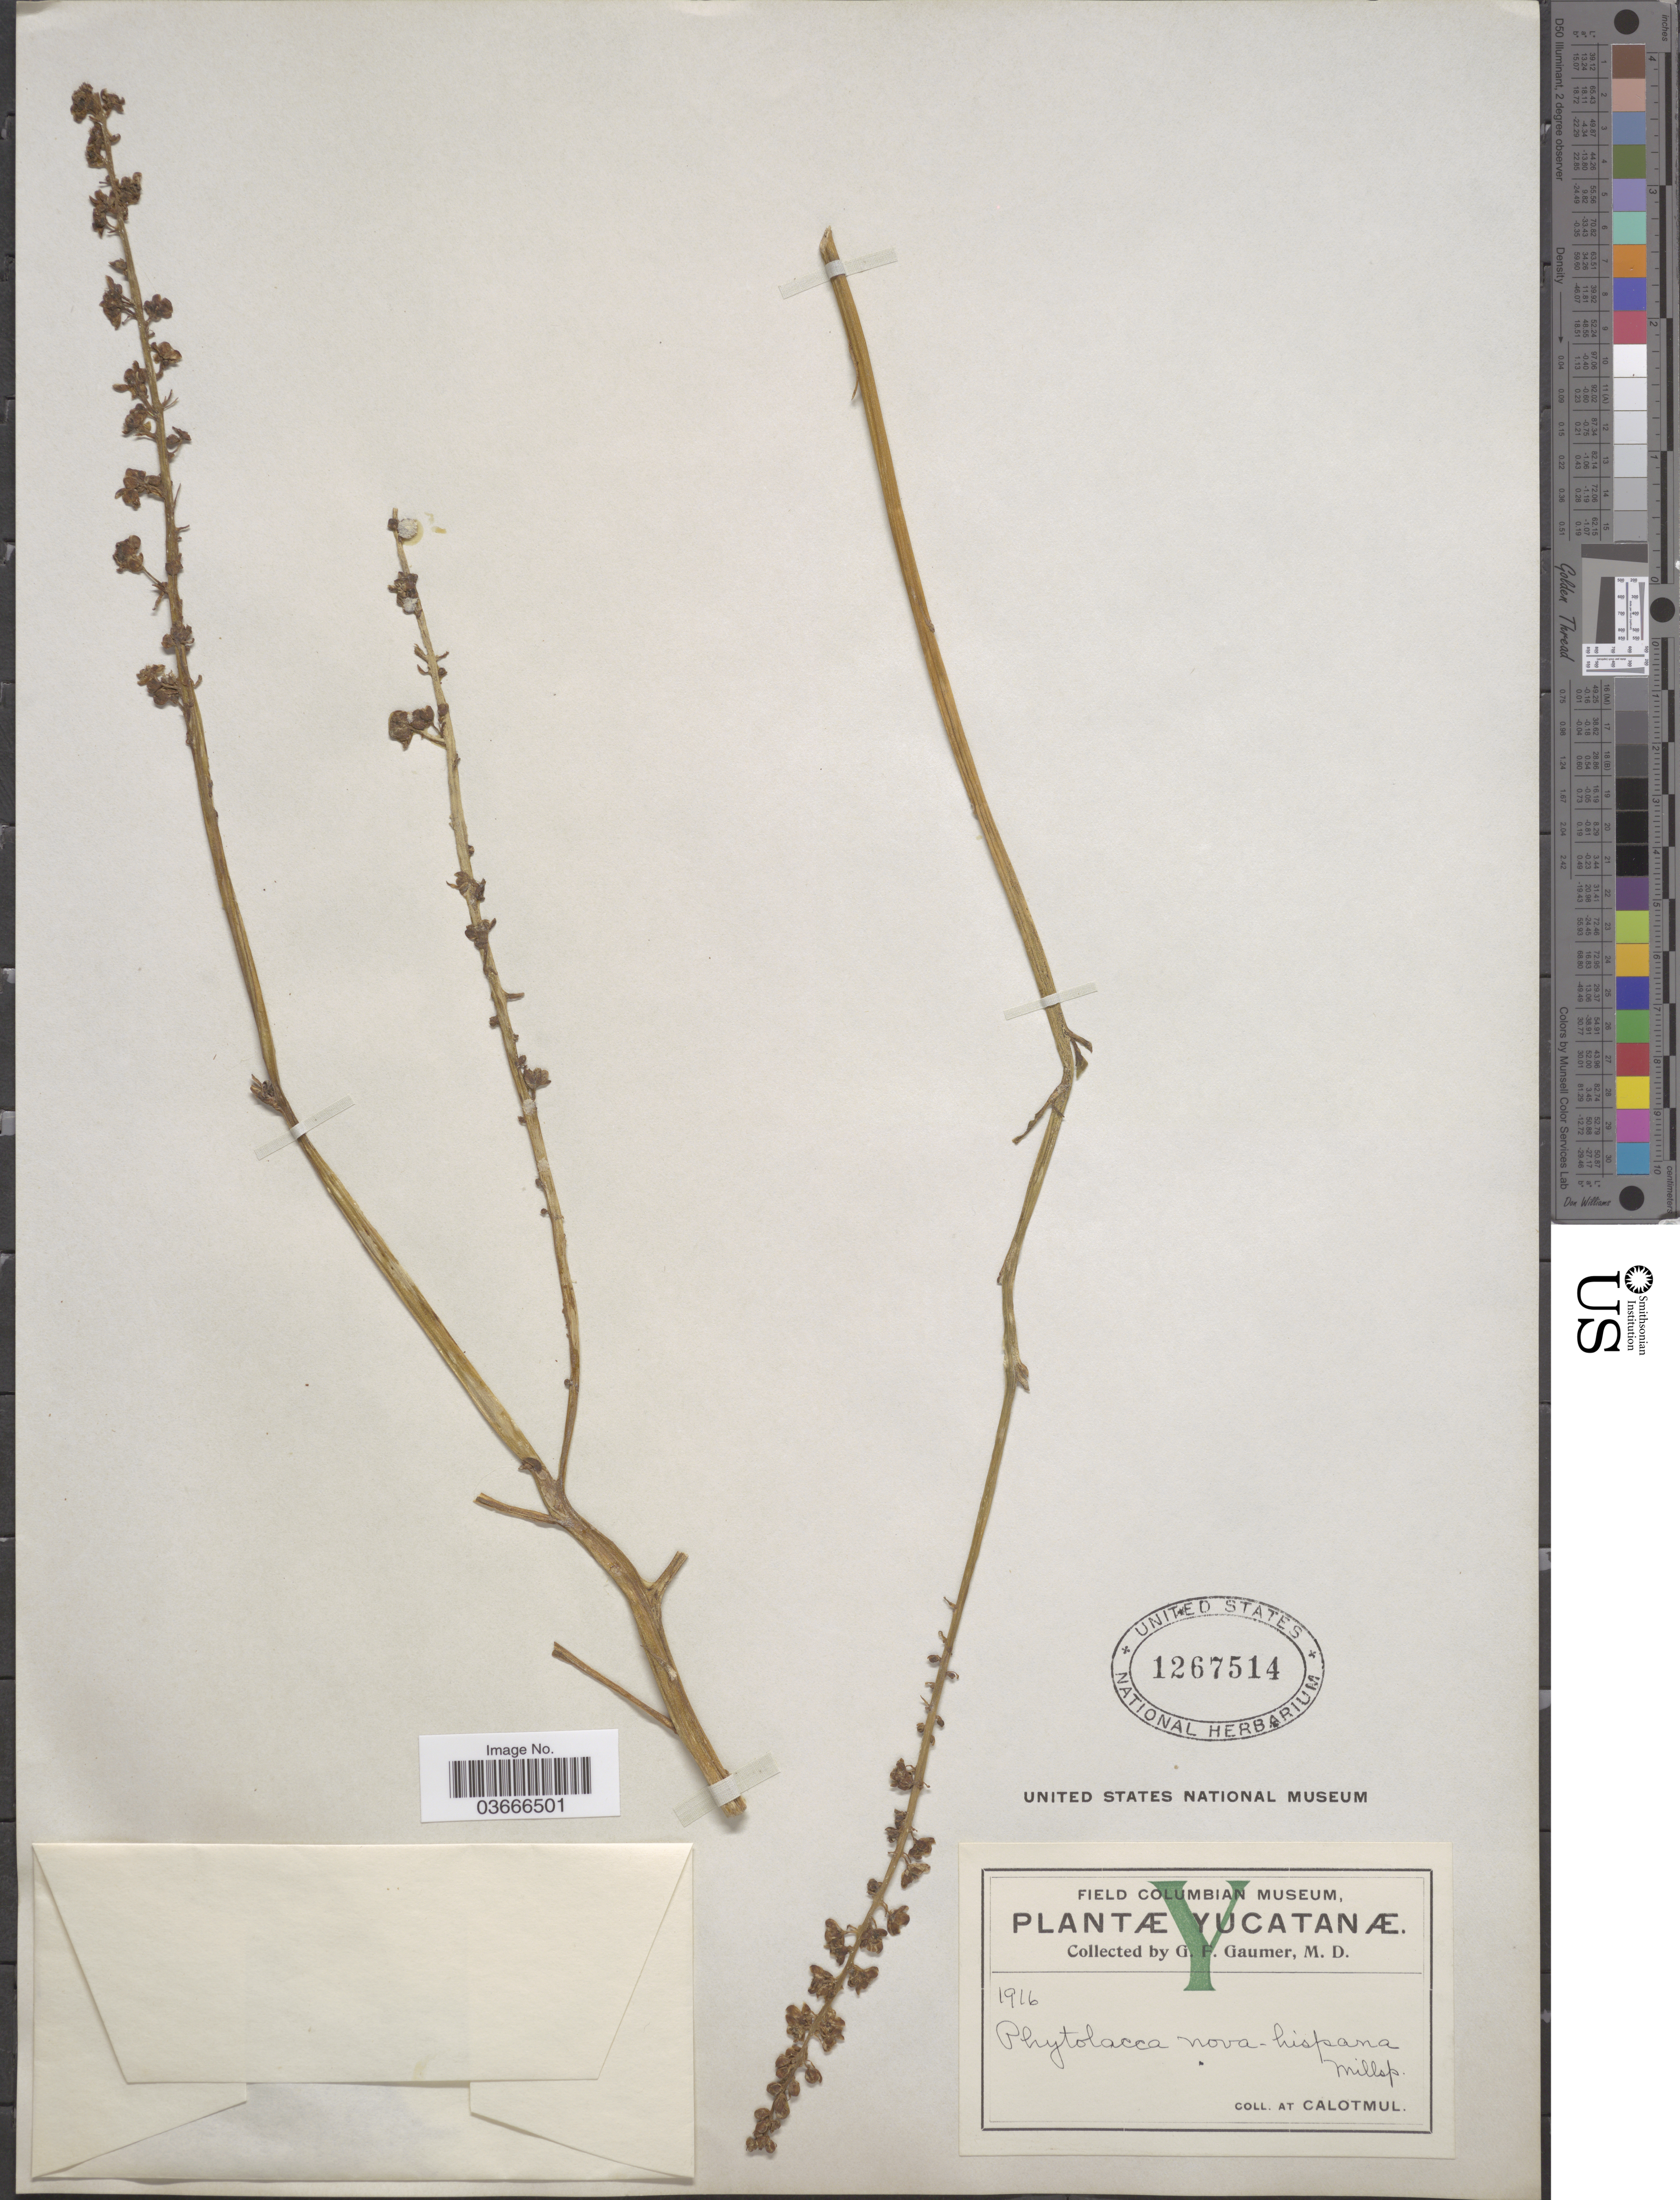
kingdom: Plantae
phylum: Tracheophyta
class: Magnoliopsida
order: Caryophyllales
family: Phytolaccaceae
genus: Phytolacca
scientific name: Phytolacca octandra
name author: L.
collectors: G. F. Gaumer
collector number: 1916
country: Mexico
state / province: Yucatán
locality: At Calotmul.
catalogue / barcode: US 1267514